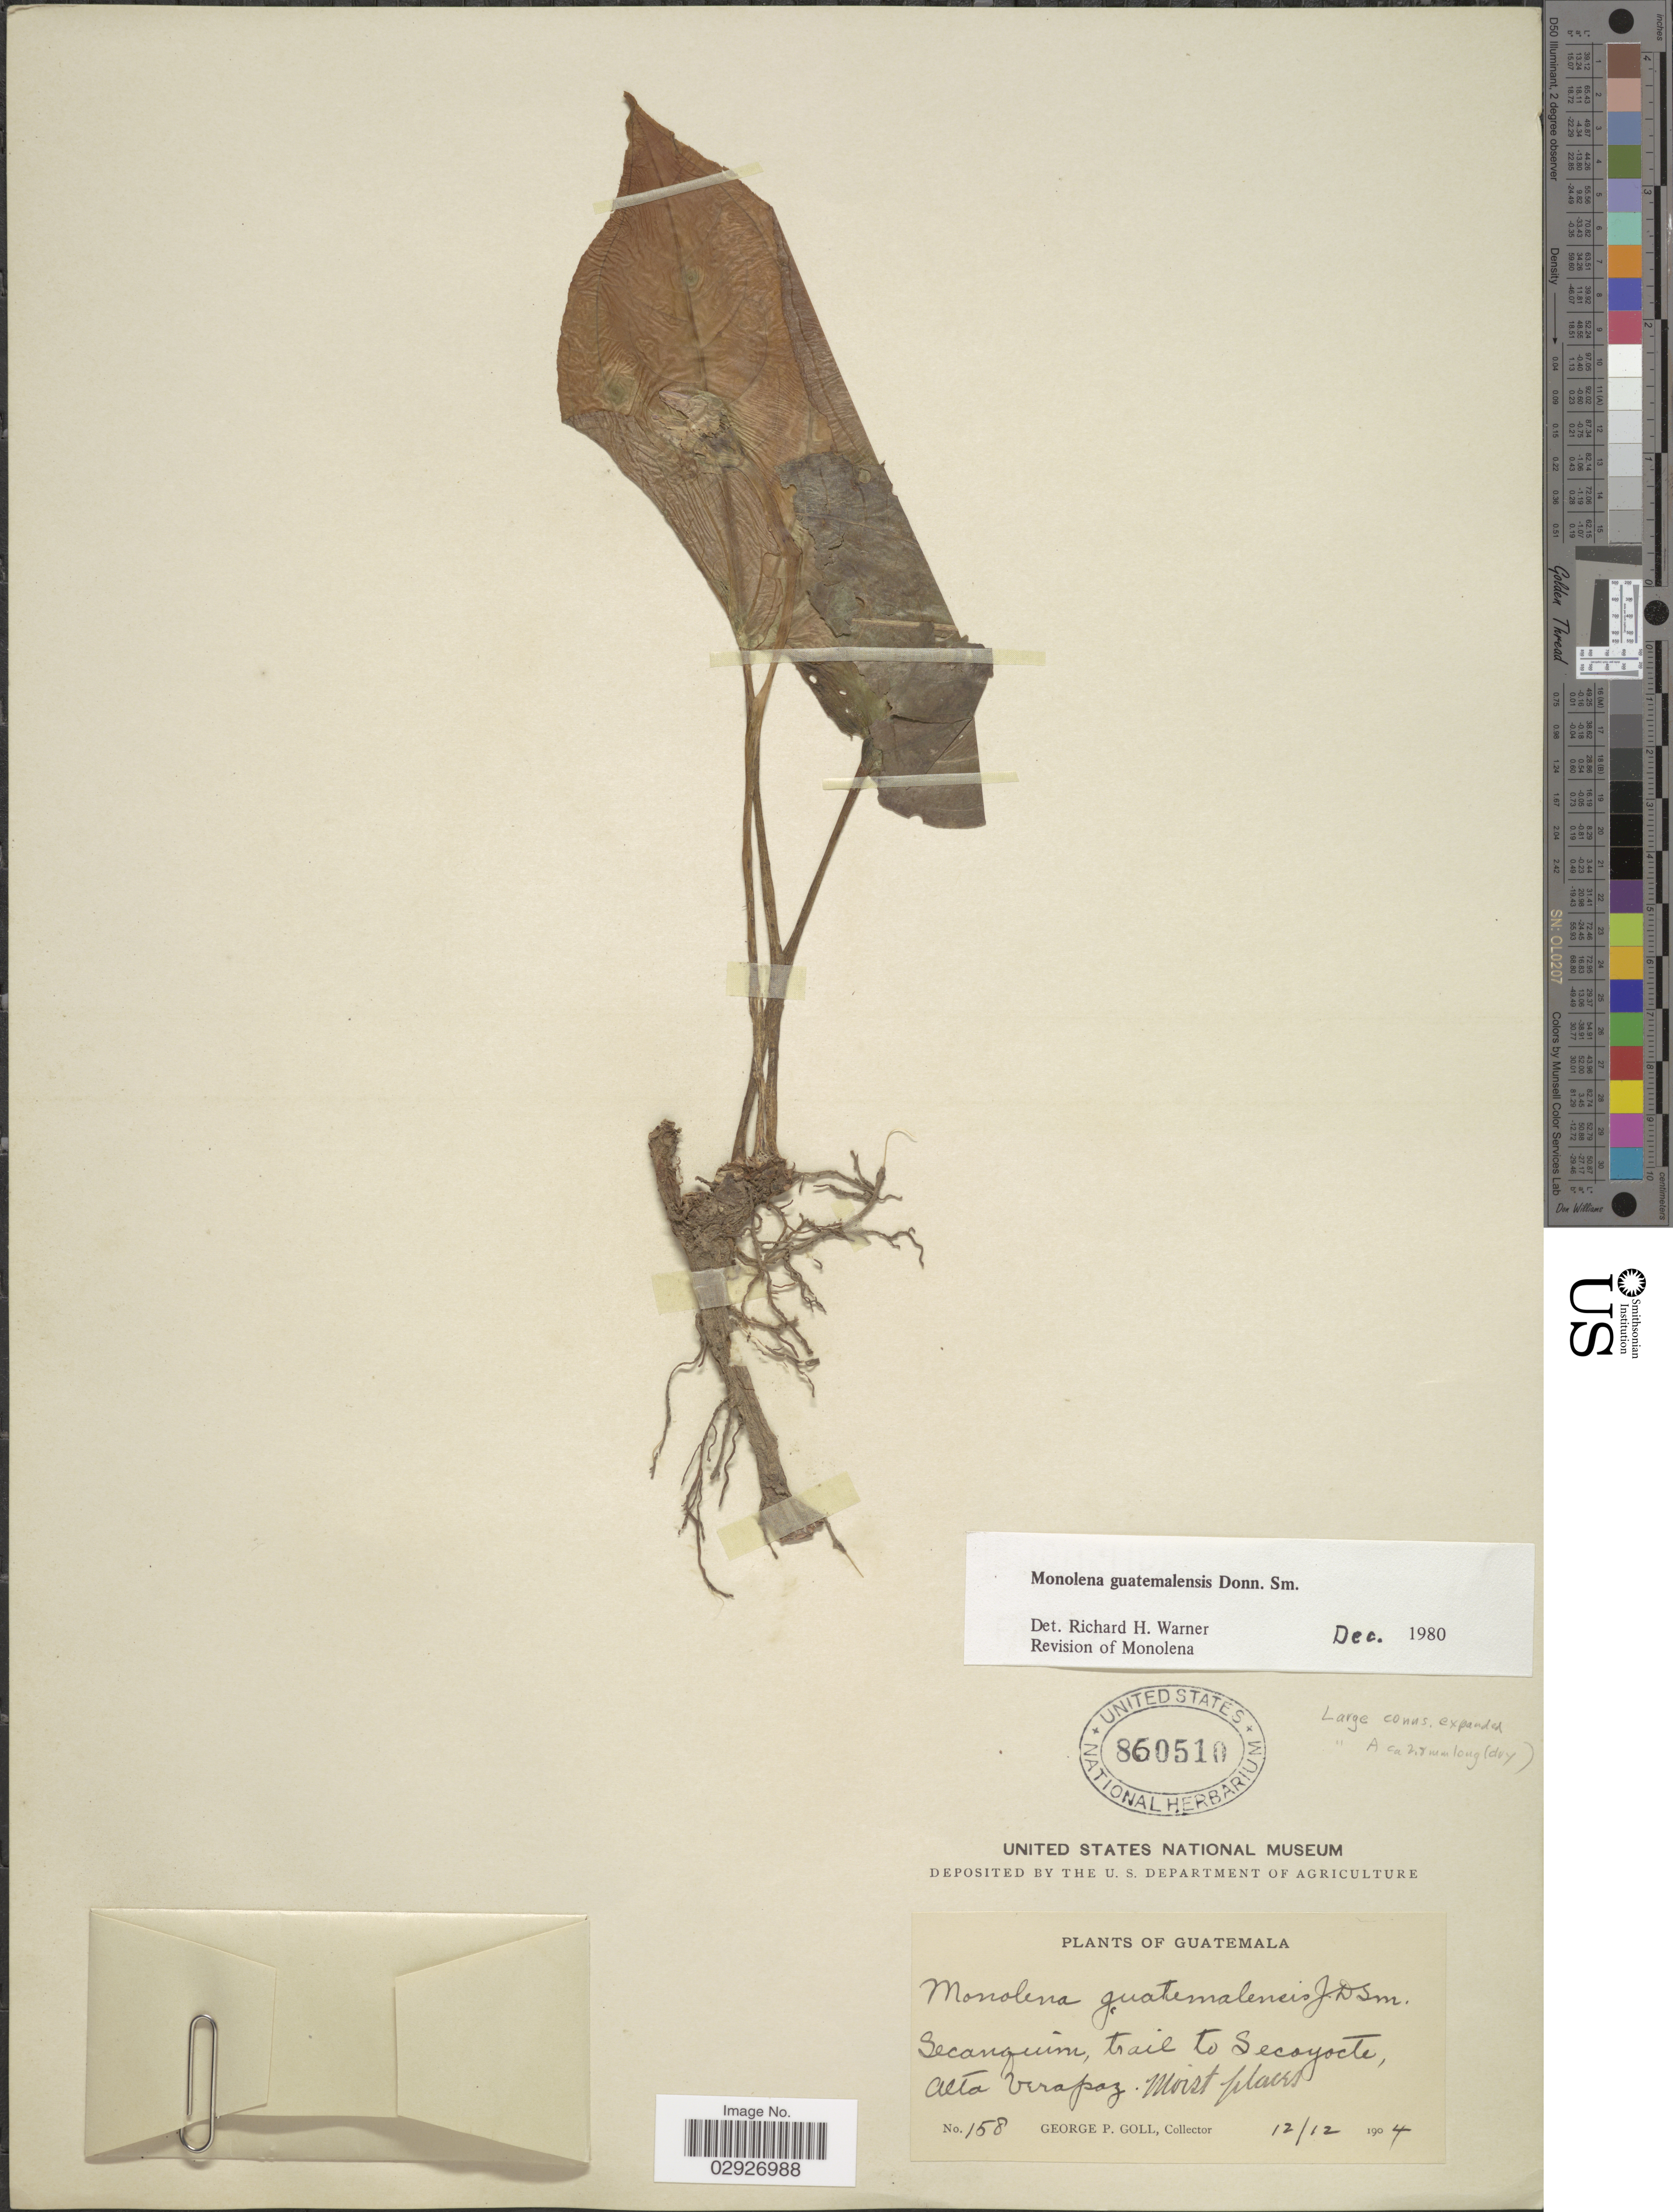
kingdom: Plantae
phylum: Tracheophyta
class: Magnoliopsida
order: Myrtales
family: Melastomataceae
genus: Monolena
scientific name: Monolena guatemalensis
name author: Donn. Sm.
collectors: G. P. Goll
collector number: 158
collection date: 1904-12-12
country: Guatemala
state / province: Alta Verapaz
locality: Secanquim, trail to Secoyocte, Alta Verapaz.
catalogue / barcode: US 860510